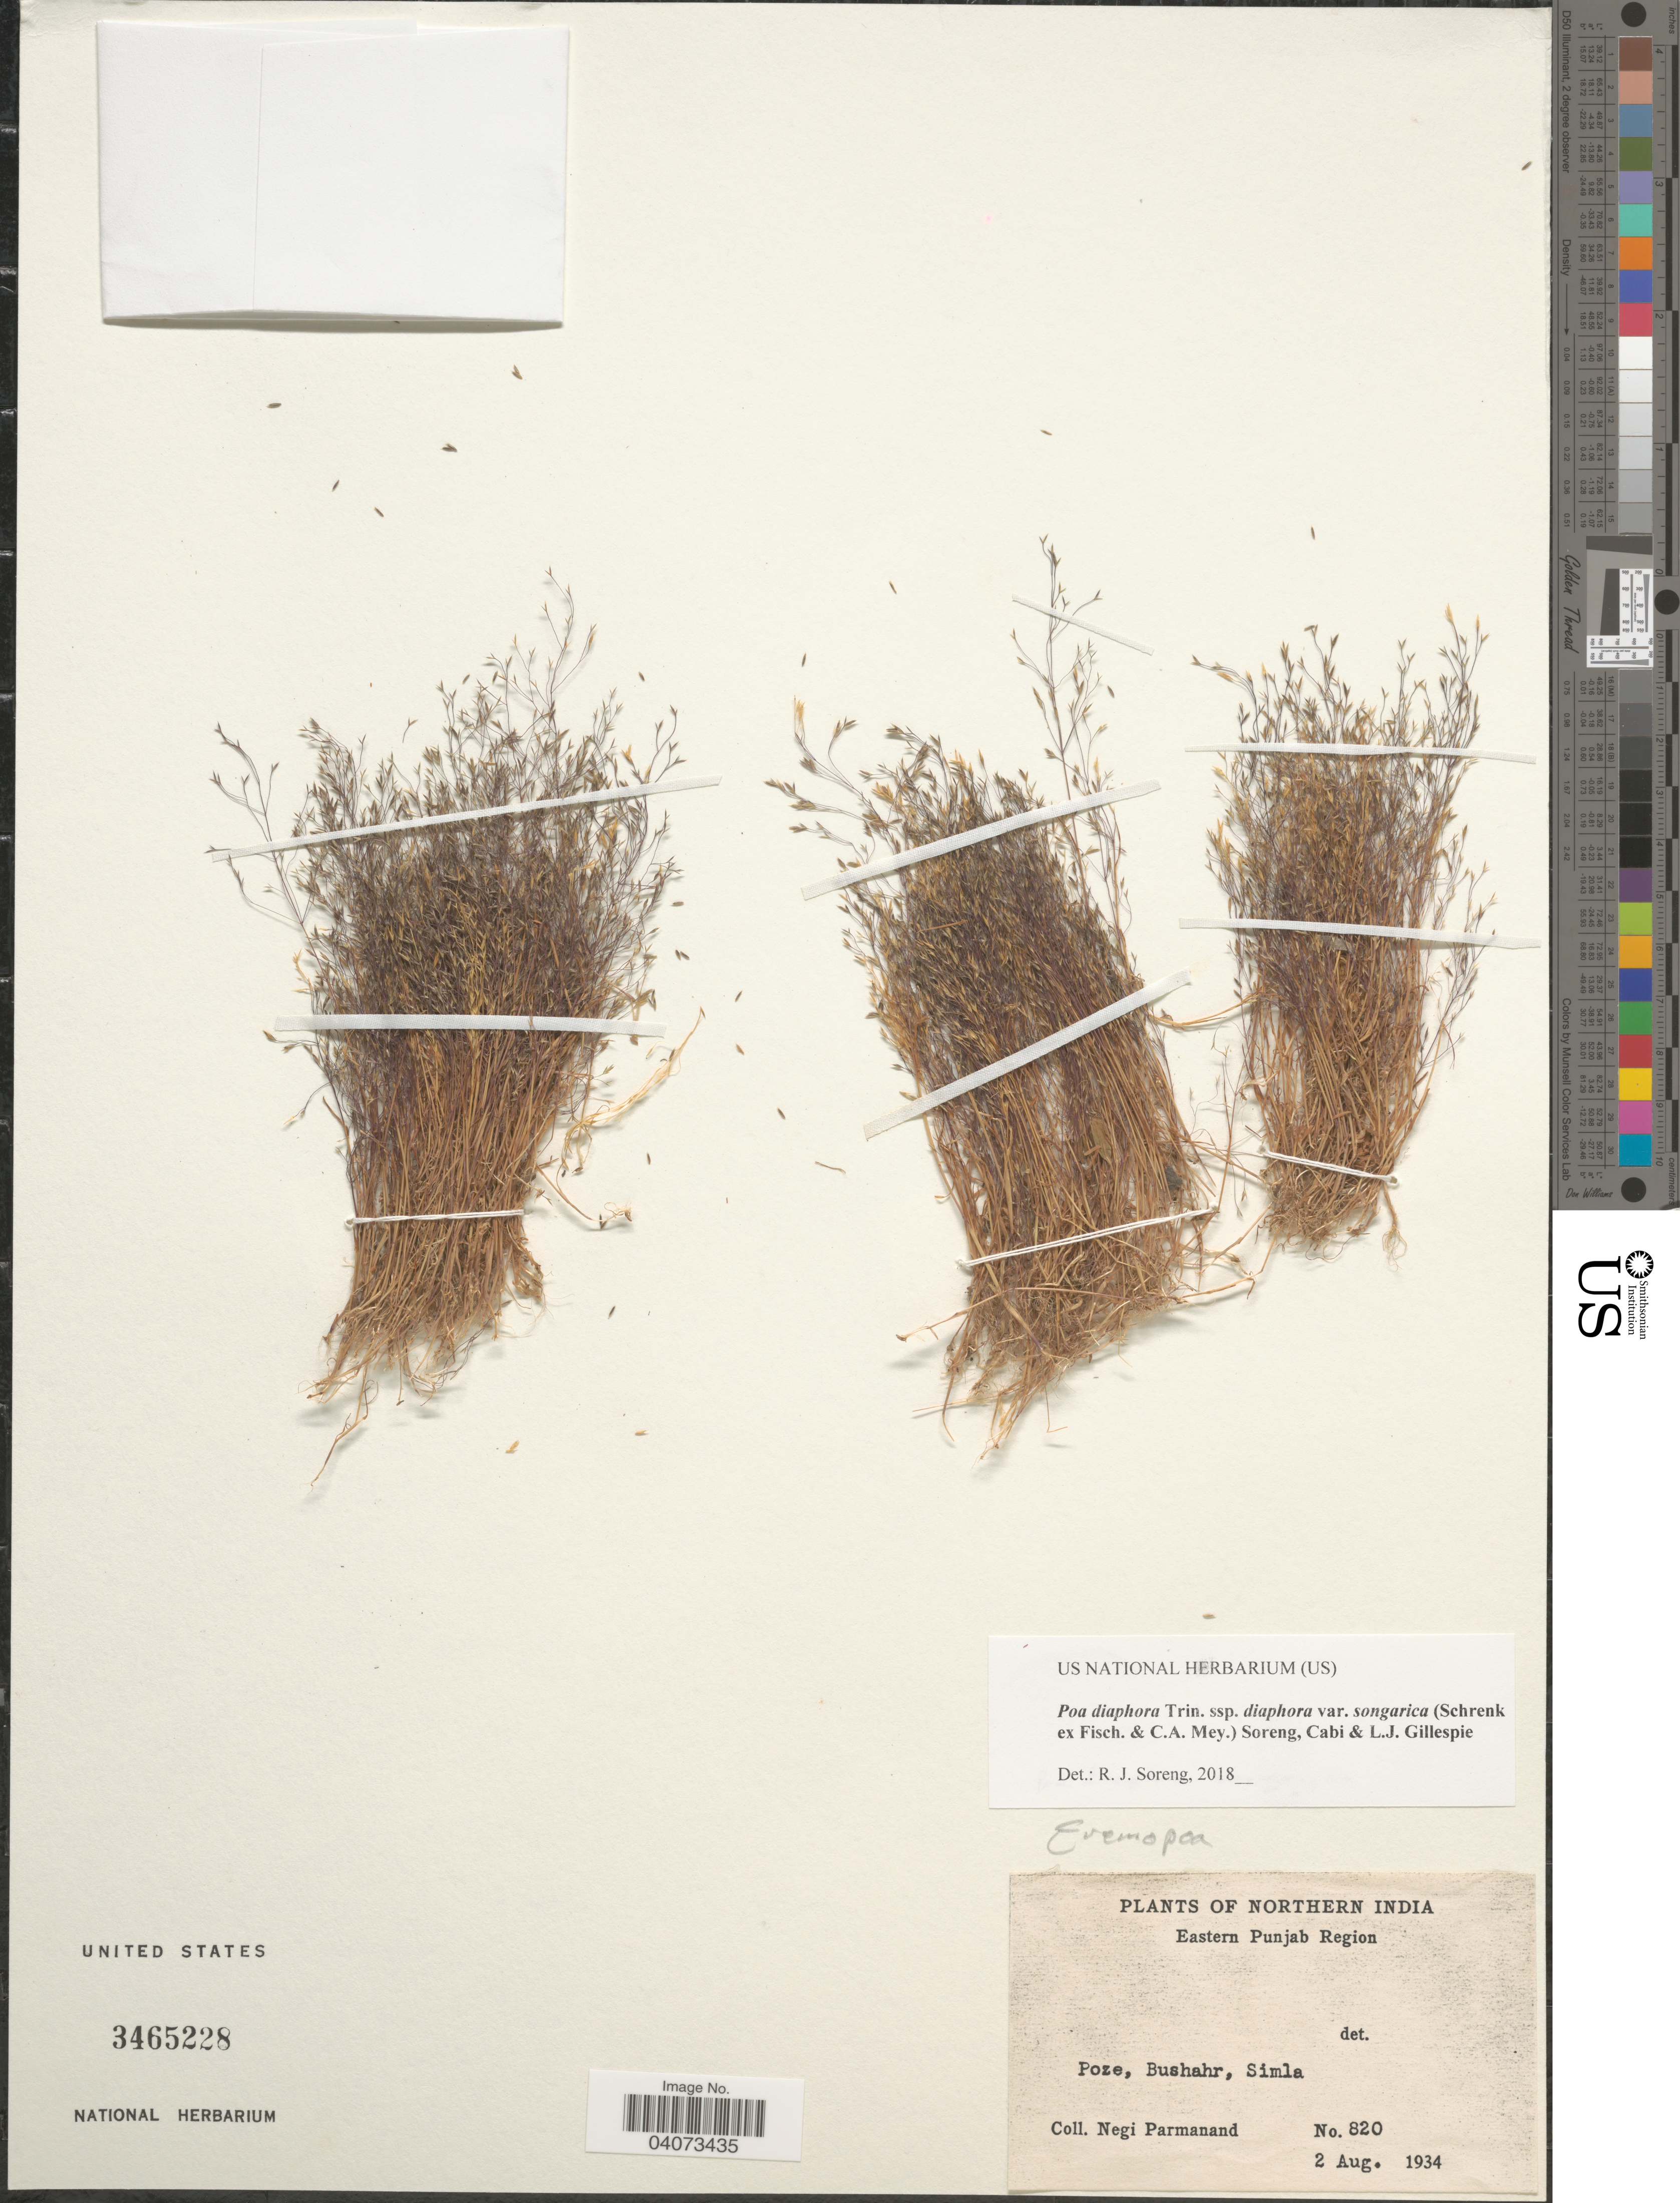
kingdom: Plantae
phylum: Tracheophyta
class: Liliopsida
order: Poales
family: Poaceae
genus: Poa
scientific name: Poa diaphora subsp. diaphora var. songarica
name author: (Schrenk ex Fisch. & C.A. Mey.) Soreng et al.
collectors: N. Parmanand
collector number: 820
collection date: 1934-08-02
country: India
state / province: Himachal Pradesh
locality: Northern India. Eastern Punjab Region. Poze, Bushahr, Simla.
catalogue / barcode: US 3465228